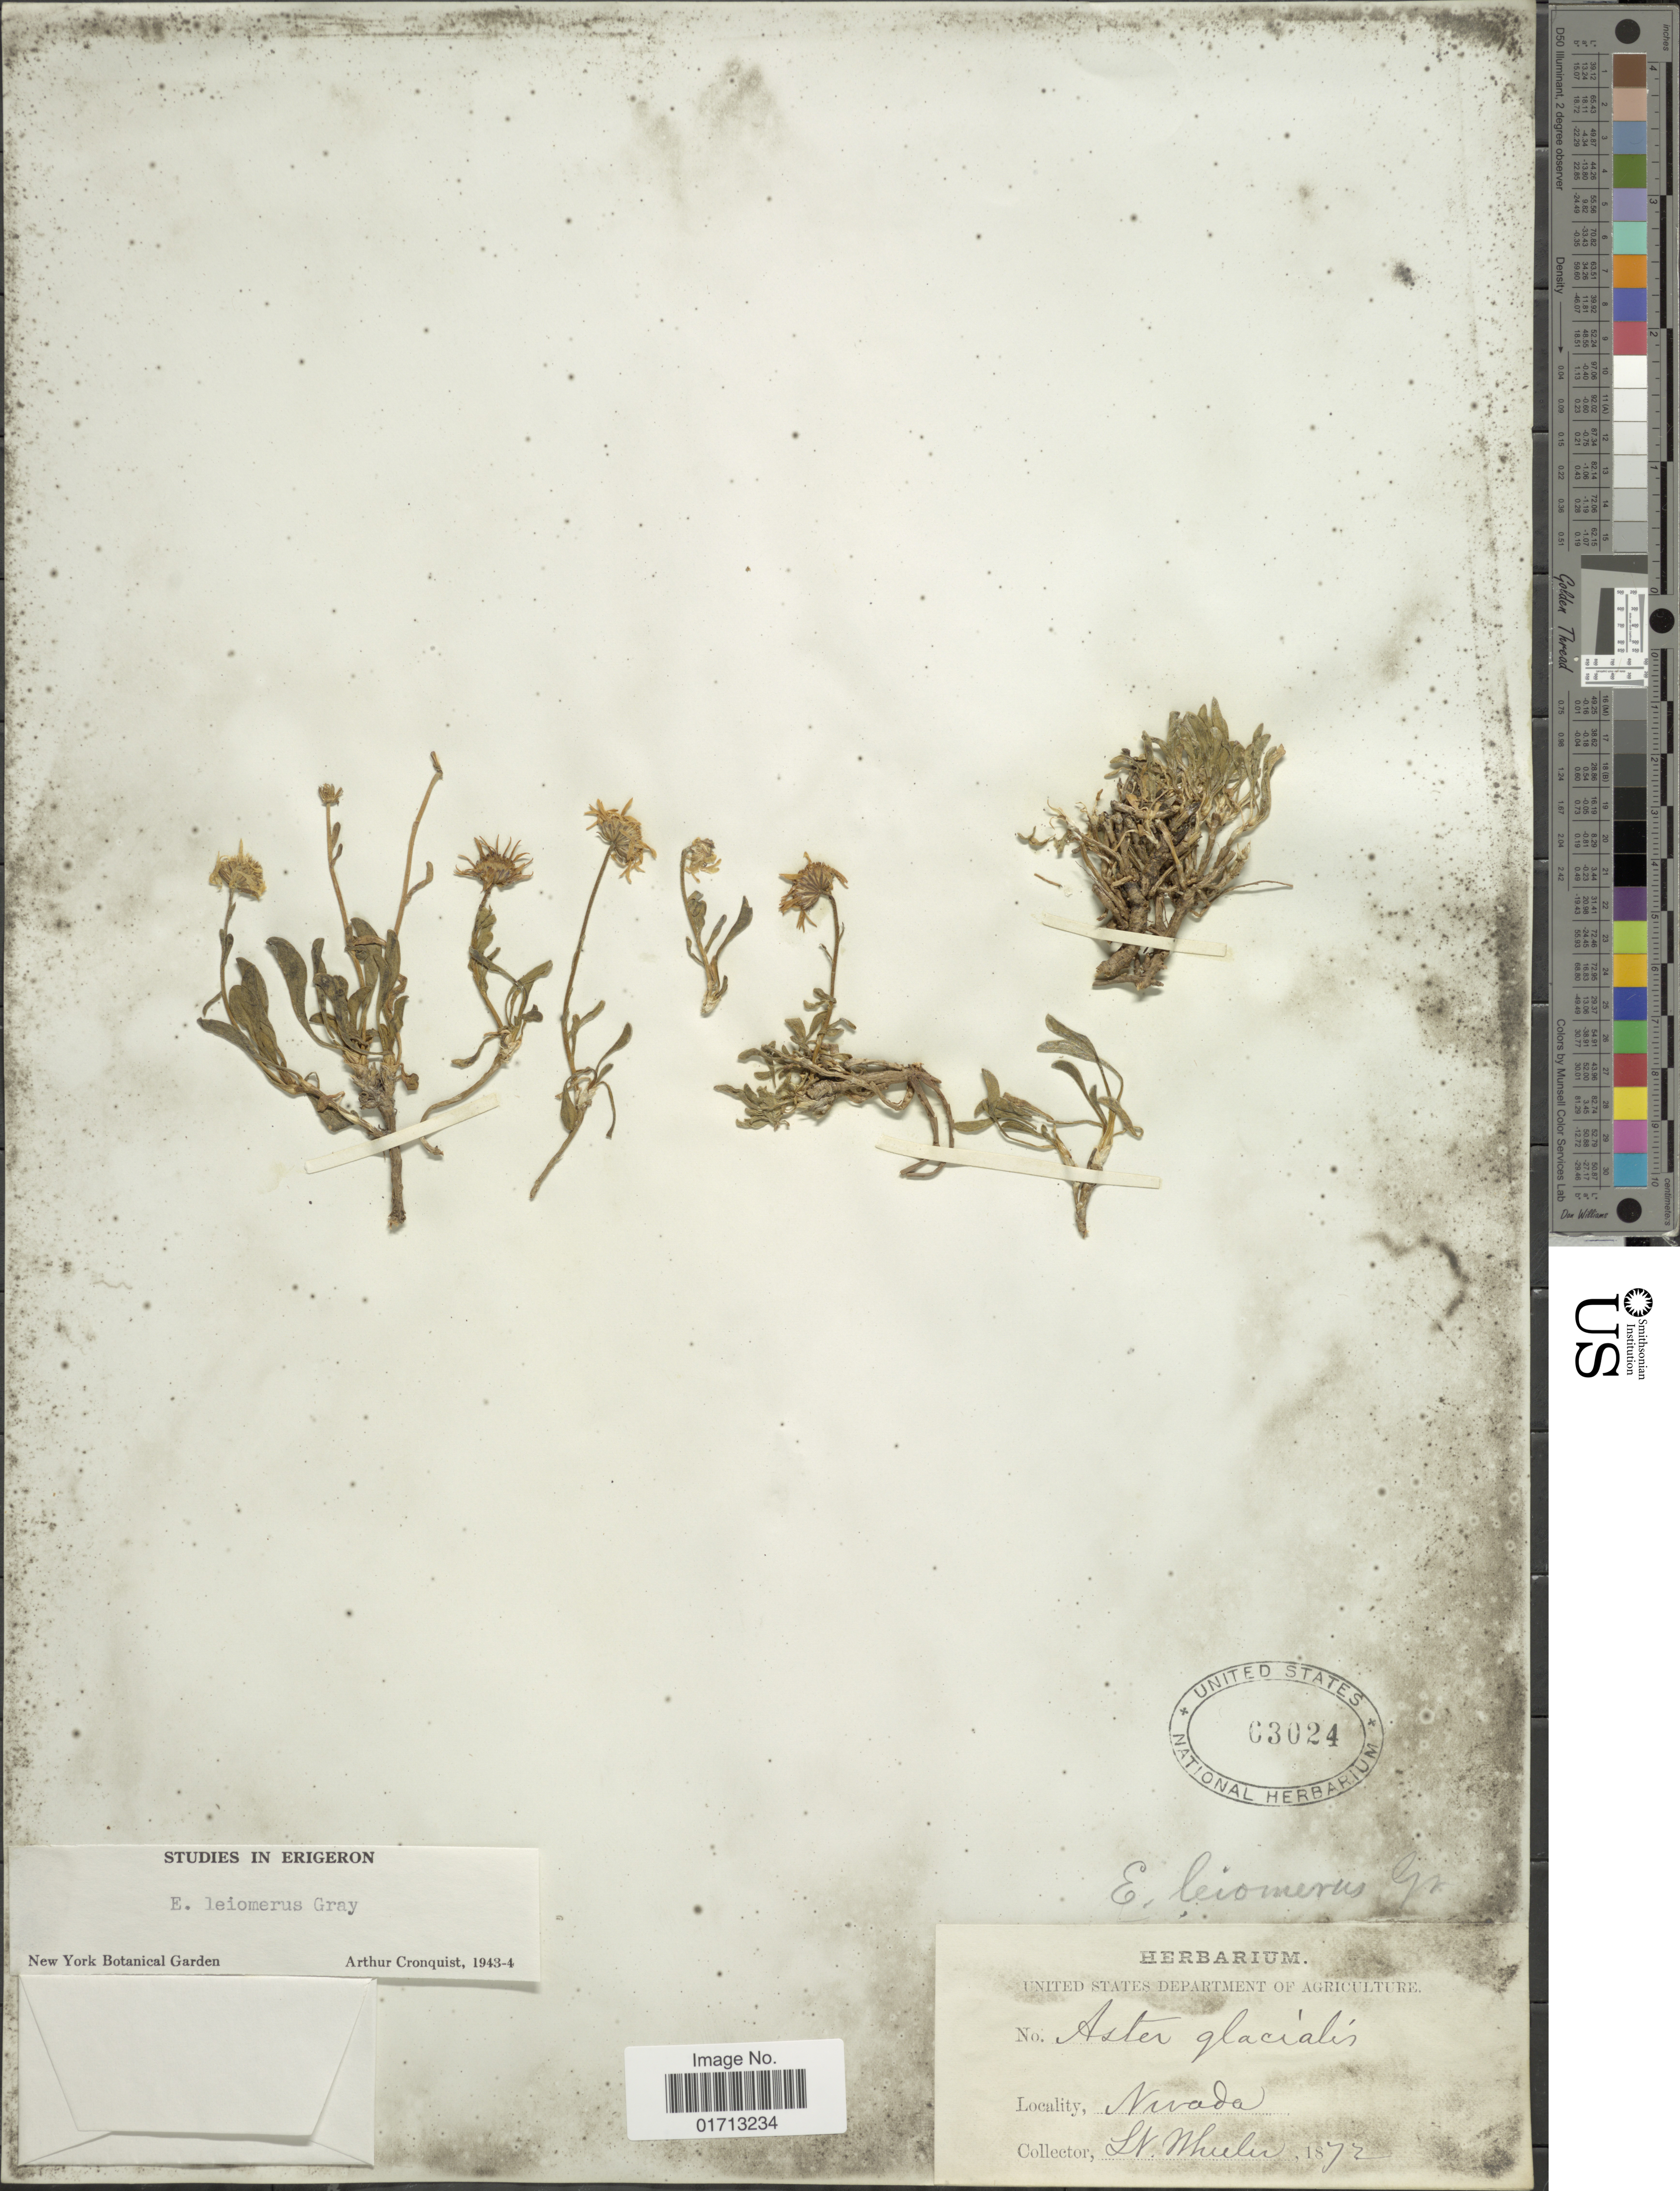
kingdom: Plantae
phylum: Tracheophyta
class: Magnoliopsida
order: Asterales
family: Asteraceae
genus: Erigeron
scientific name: Erigeron leiomerus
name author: A. Gray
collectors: L. Wheeler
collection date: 1872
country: United States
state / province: Nevada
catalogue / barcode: US 63024